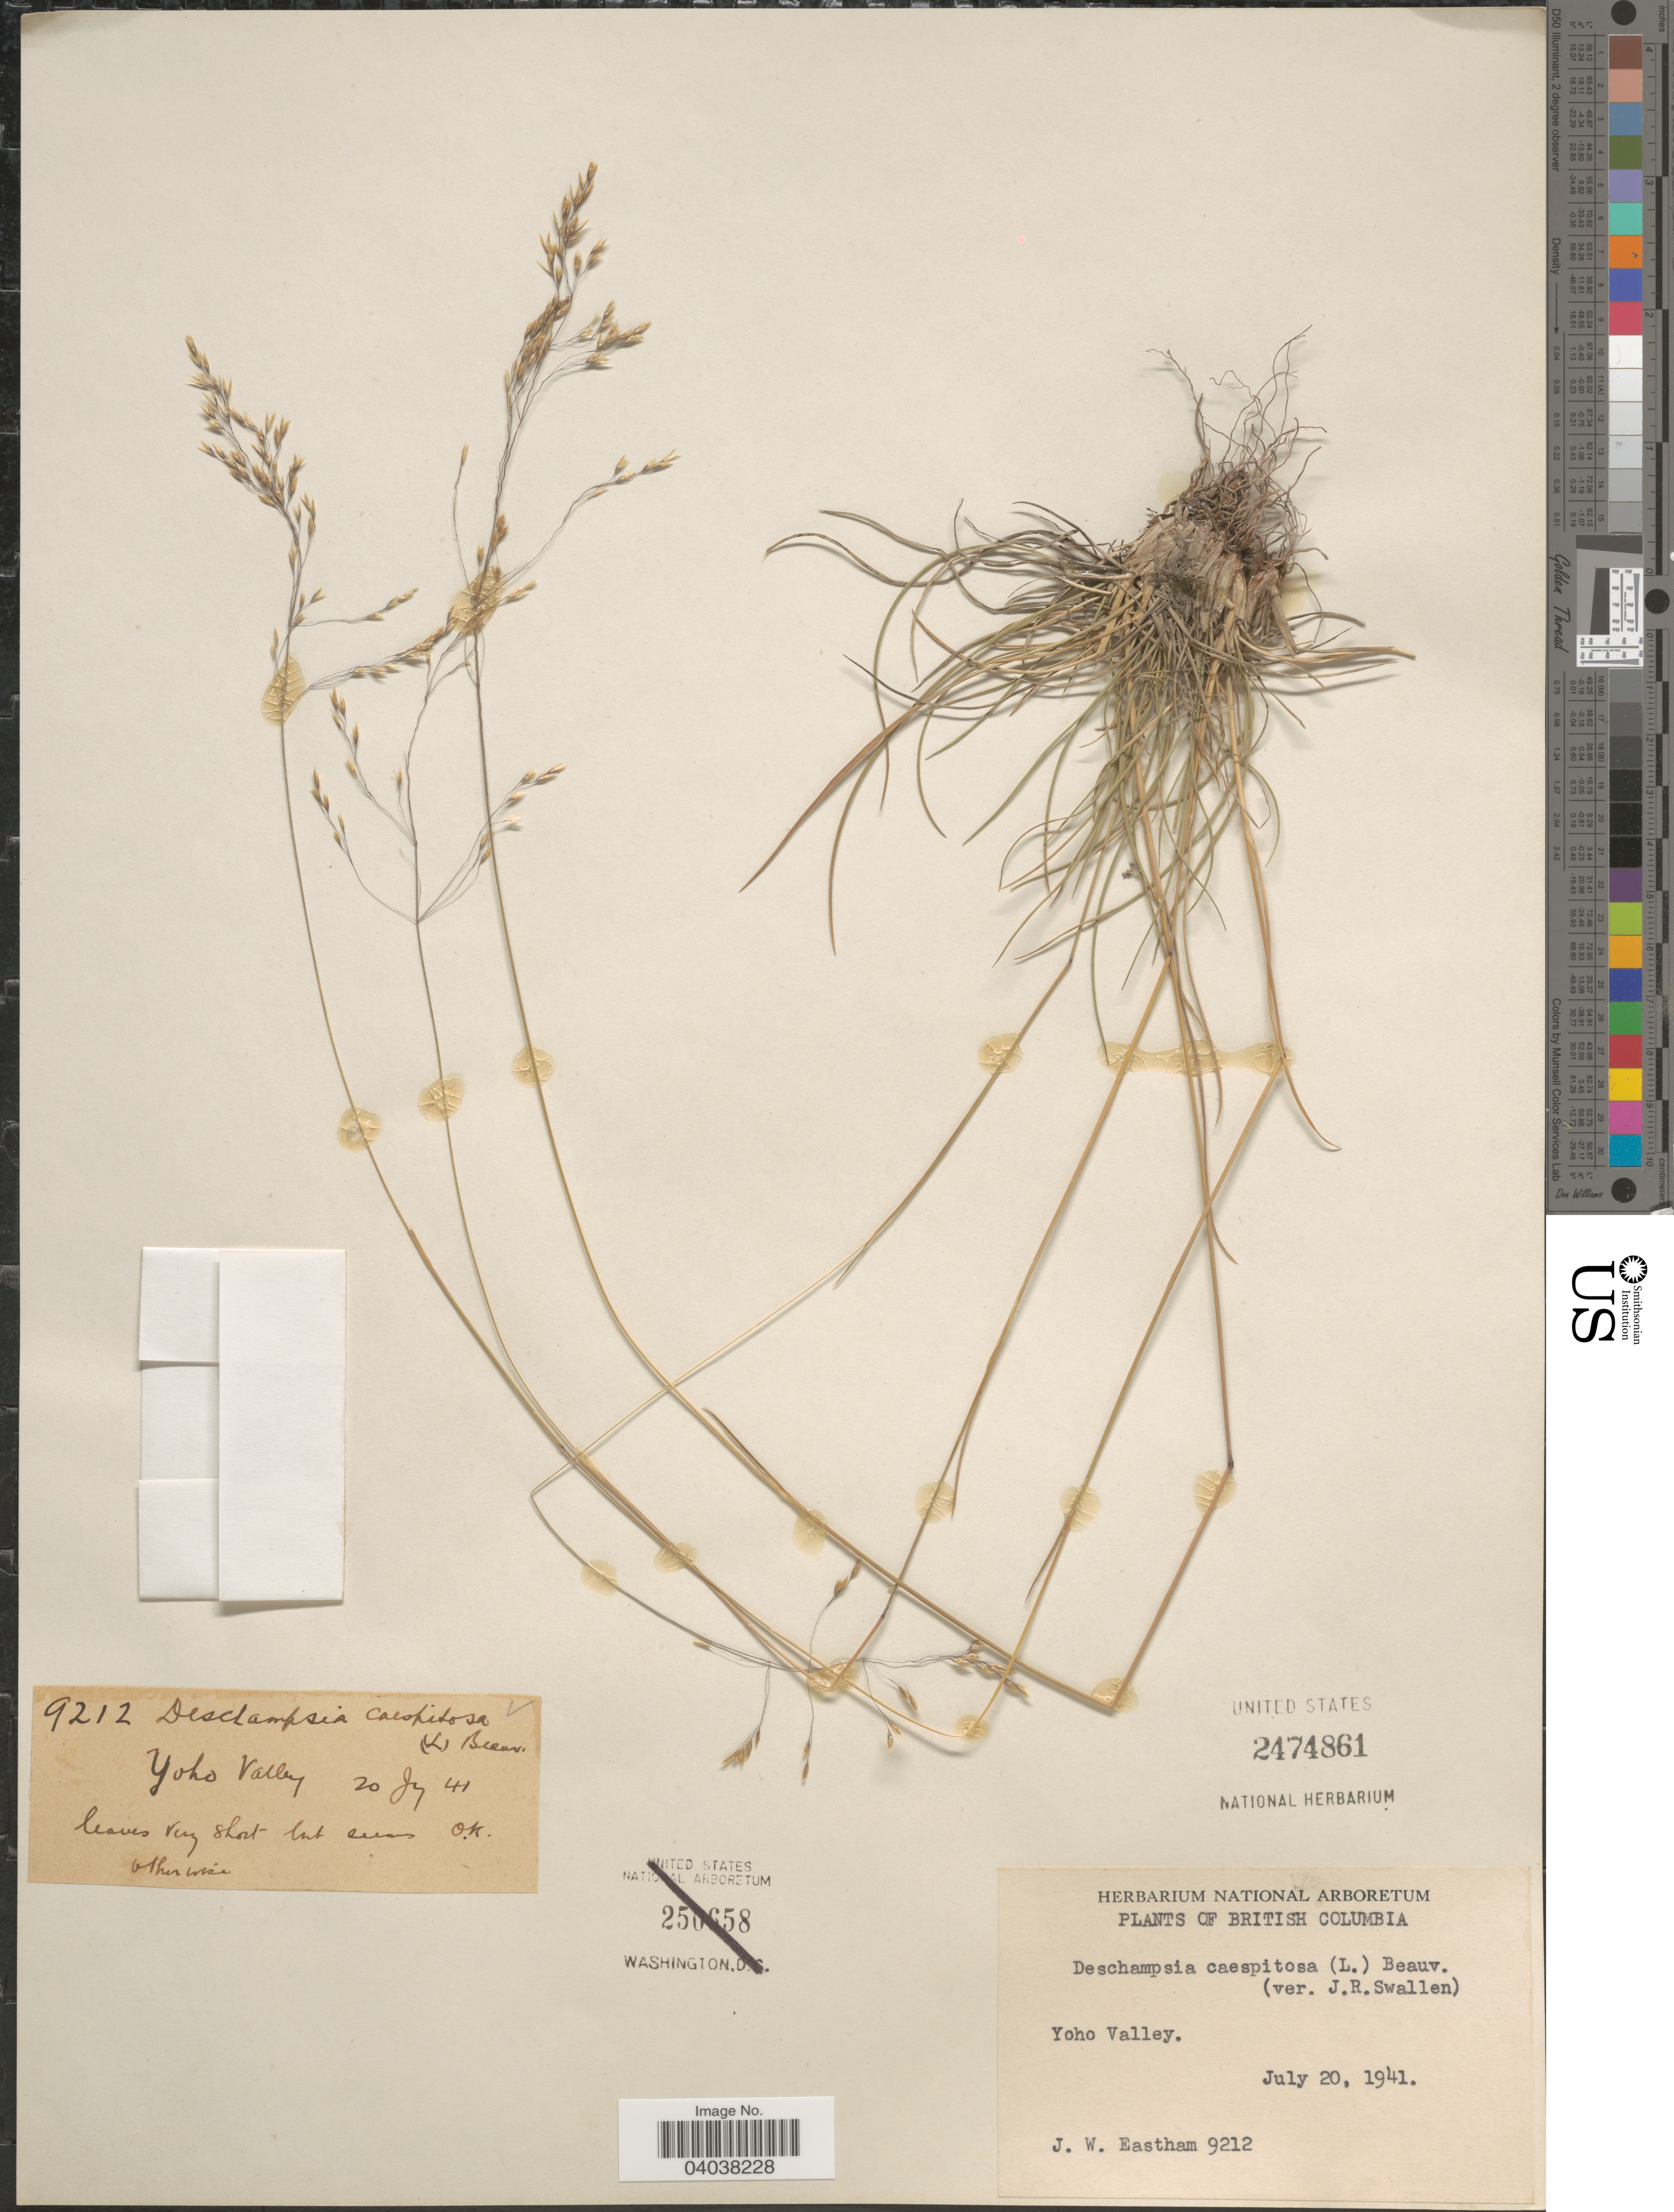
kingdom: Plantae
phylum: Tracheophyta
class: Liliopsida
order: Poales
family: Poaceae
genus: Deschampsia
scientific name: Deschampsia cespitosa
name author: (L.) P. Beauv.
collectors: J. Eastham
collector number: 9212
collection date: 1941-07-20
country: Canada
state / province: British Columbia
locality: Yoho Valley.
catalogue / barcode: US 2474861